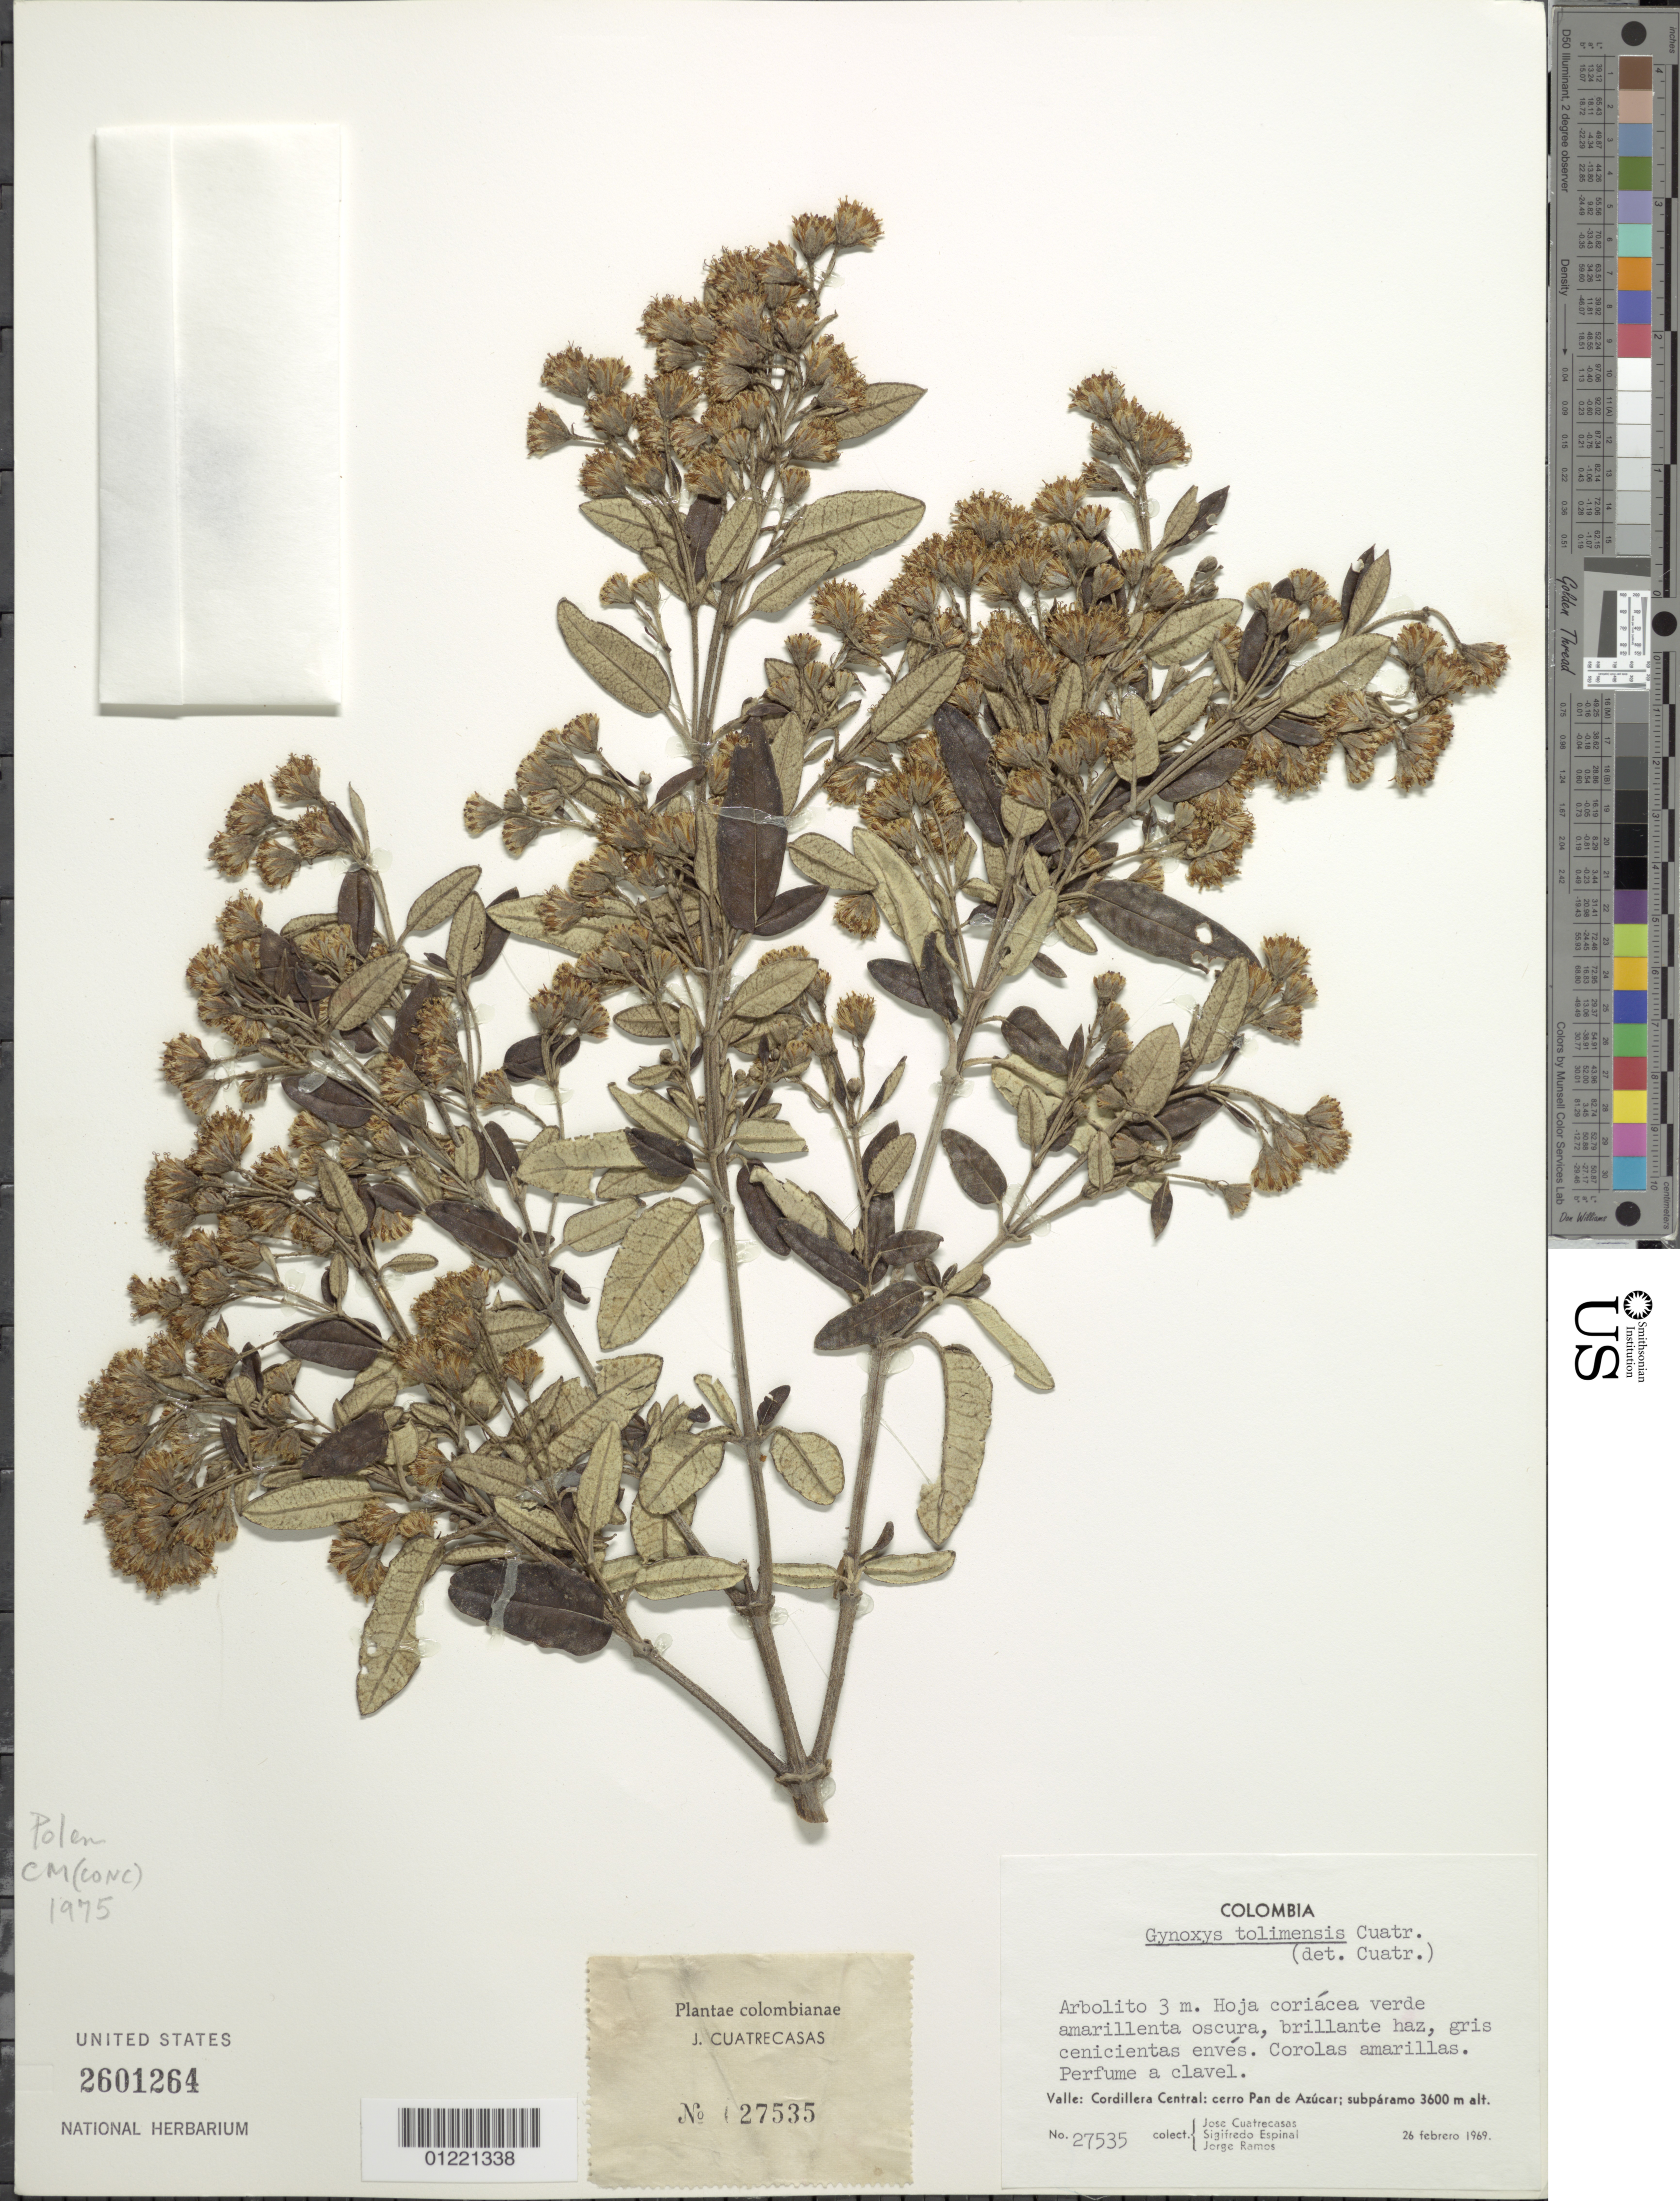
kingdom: Plantae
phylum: Tracheophyta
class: Magnoliopsida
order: Asterales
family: Asteraceae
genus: Gynoxys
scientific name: Gynoxys tolimensis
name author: Cuatrec.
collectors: J. Cuatrecasas, L. S. Espinal & J. E. Ramos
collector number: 27535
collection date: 1969-02-26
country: Colombia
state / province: Valle del Cauca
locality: Cordillera Central: cerro Pan de Azúcar.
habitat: subpáramo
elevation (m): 3600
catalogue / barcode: US 2601264